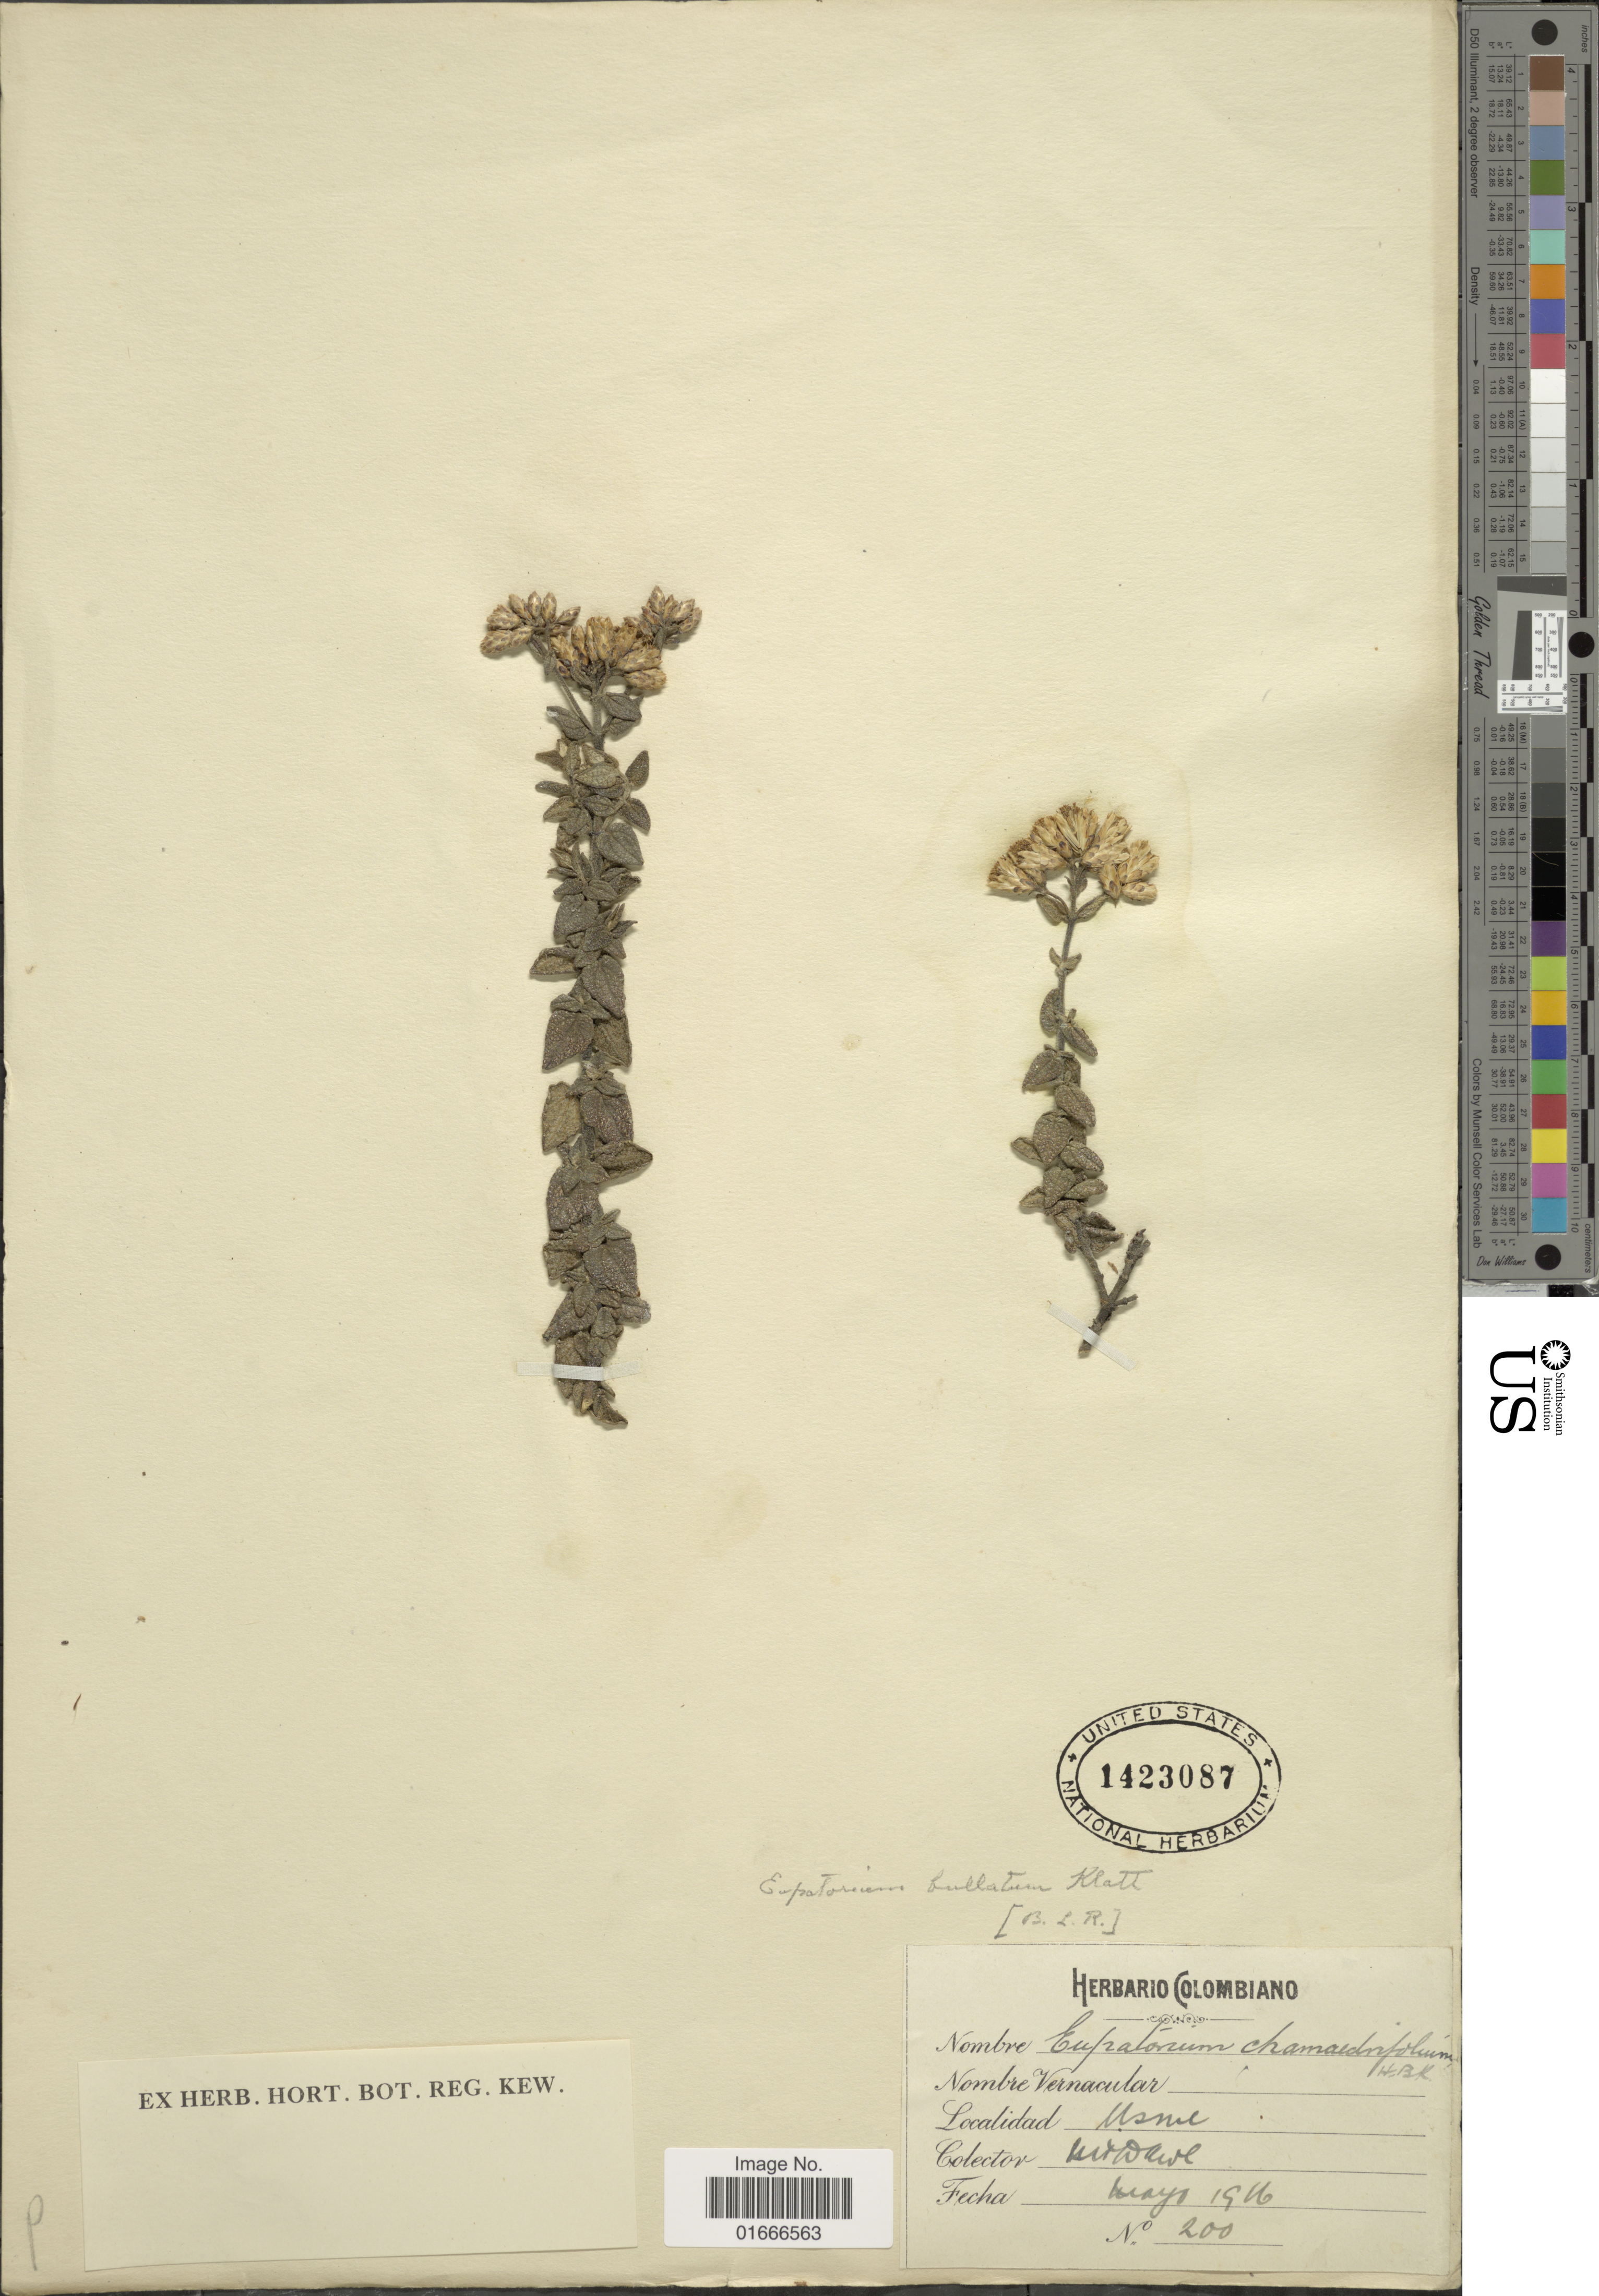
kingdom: Plantae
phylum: Tracheophyta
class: Magnoliopsida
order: Asterales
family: Asteraceae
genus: Chromolaena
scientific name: Chromolaena bullata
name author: (Klatt) R.M. King & H. Rob.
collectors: M. T. Dawe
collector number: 200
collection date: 1916-05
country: Colombia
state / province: Bogota D.C.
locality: Usme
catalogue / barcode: US 1423087